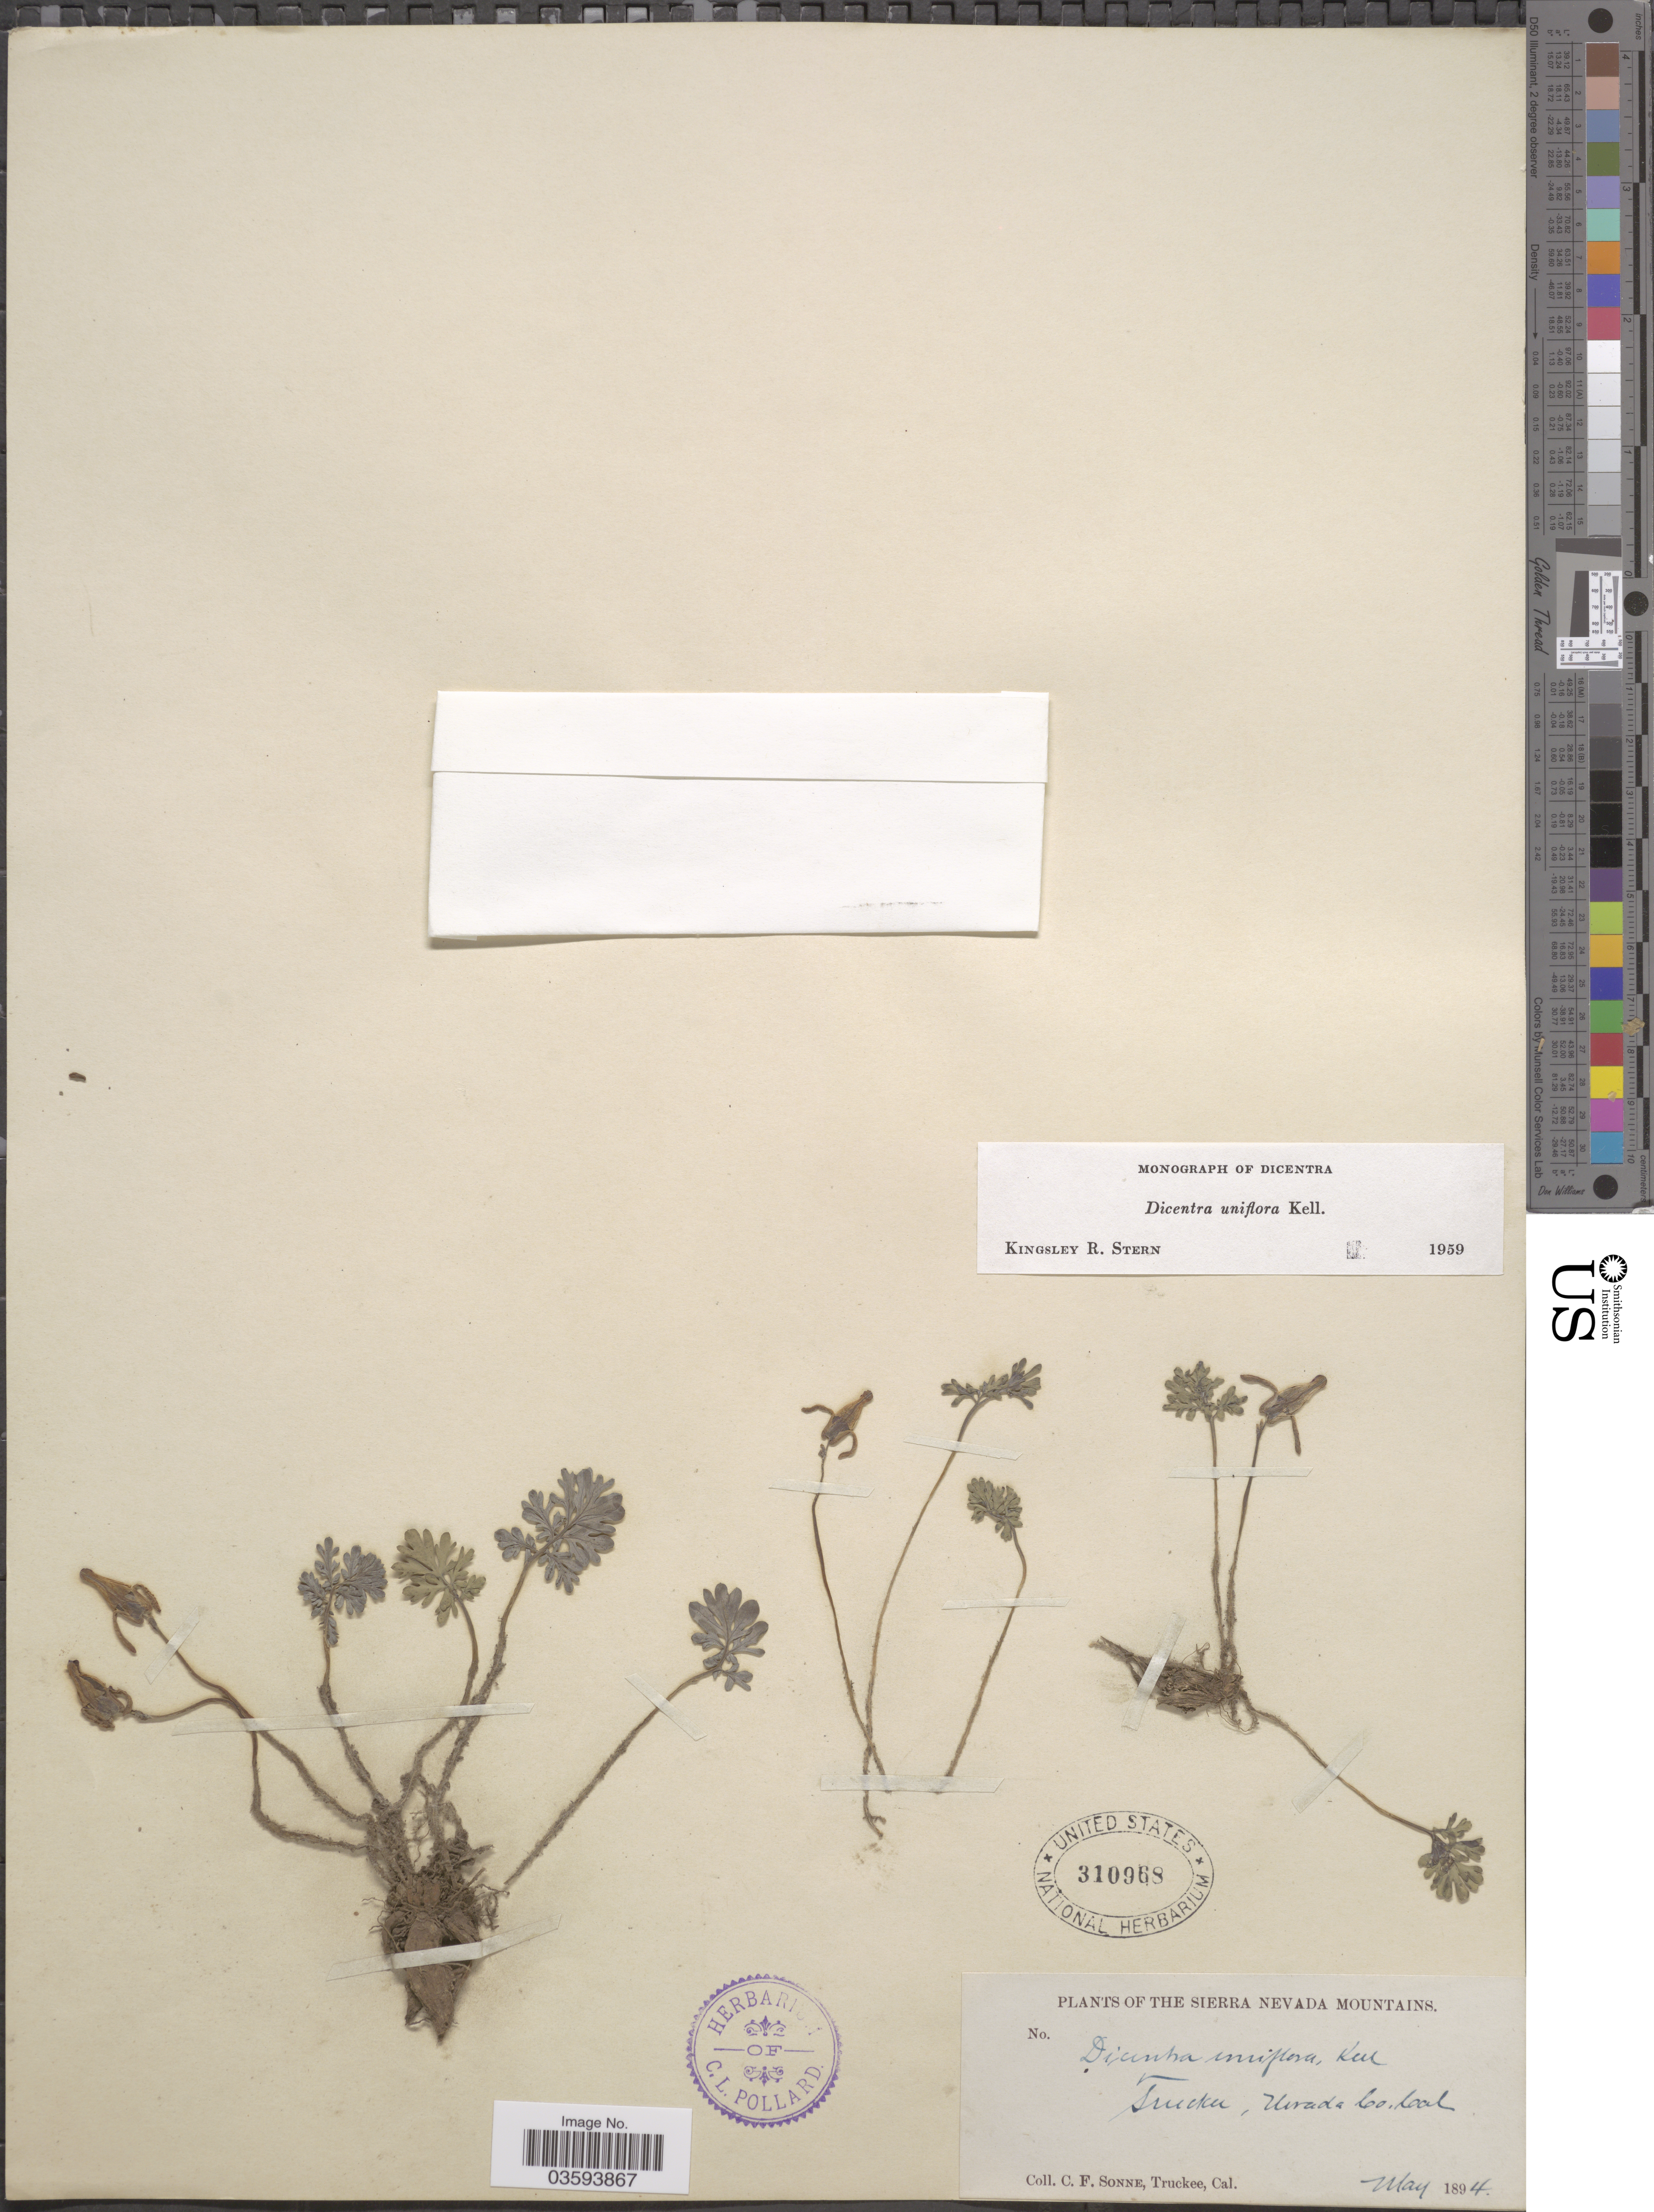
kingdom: Plantae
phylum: Tracheophyta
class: Magnoliopsida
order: Ranunculales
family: Papaveraceae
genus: Dicentra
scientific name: Dicentra uniflora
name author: Kellogg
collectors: C. Sonne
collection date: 1894-05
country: United States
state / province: California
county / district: Nevada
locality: The Sierra Nevada Mountains. Truckee, Nevada Co.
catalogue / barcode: US 310968